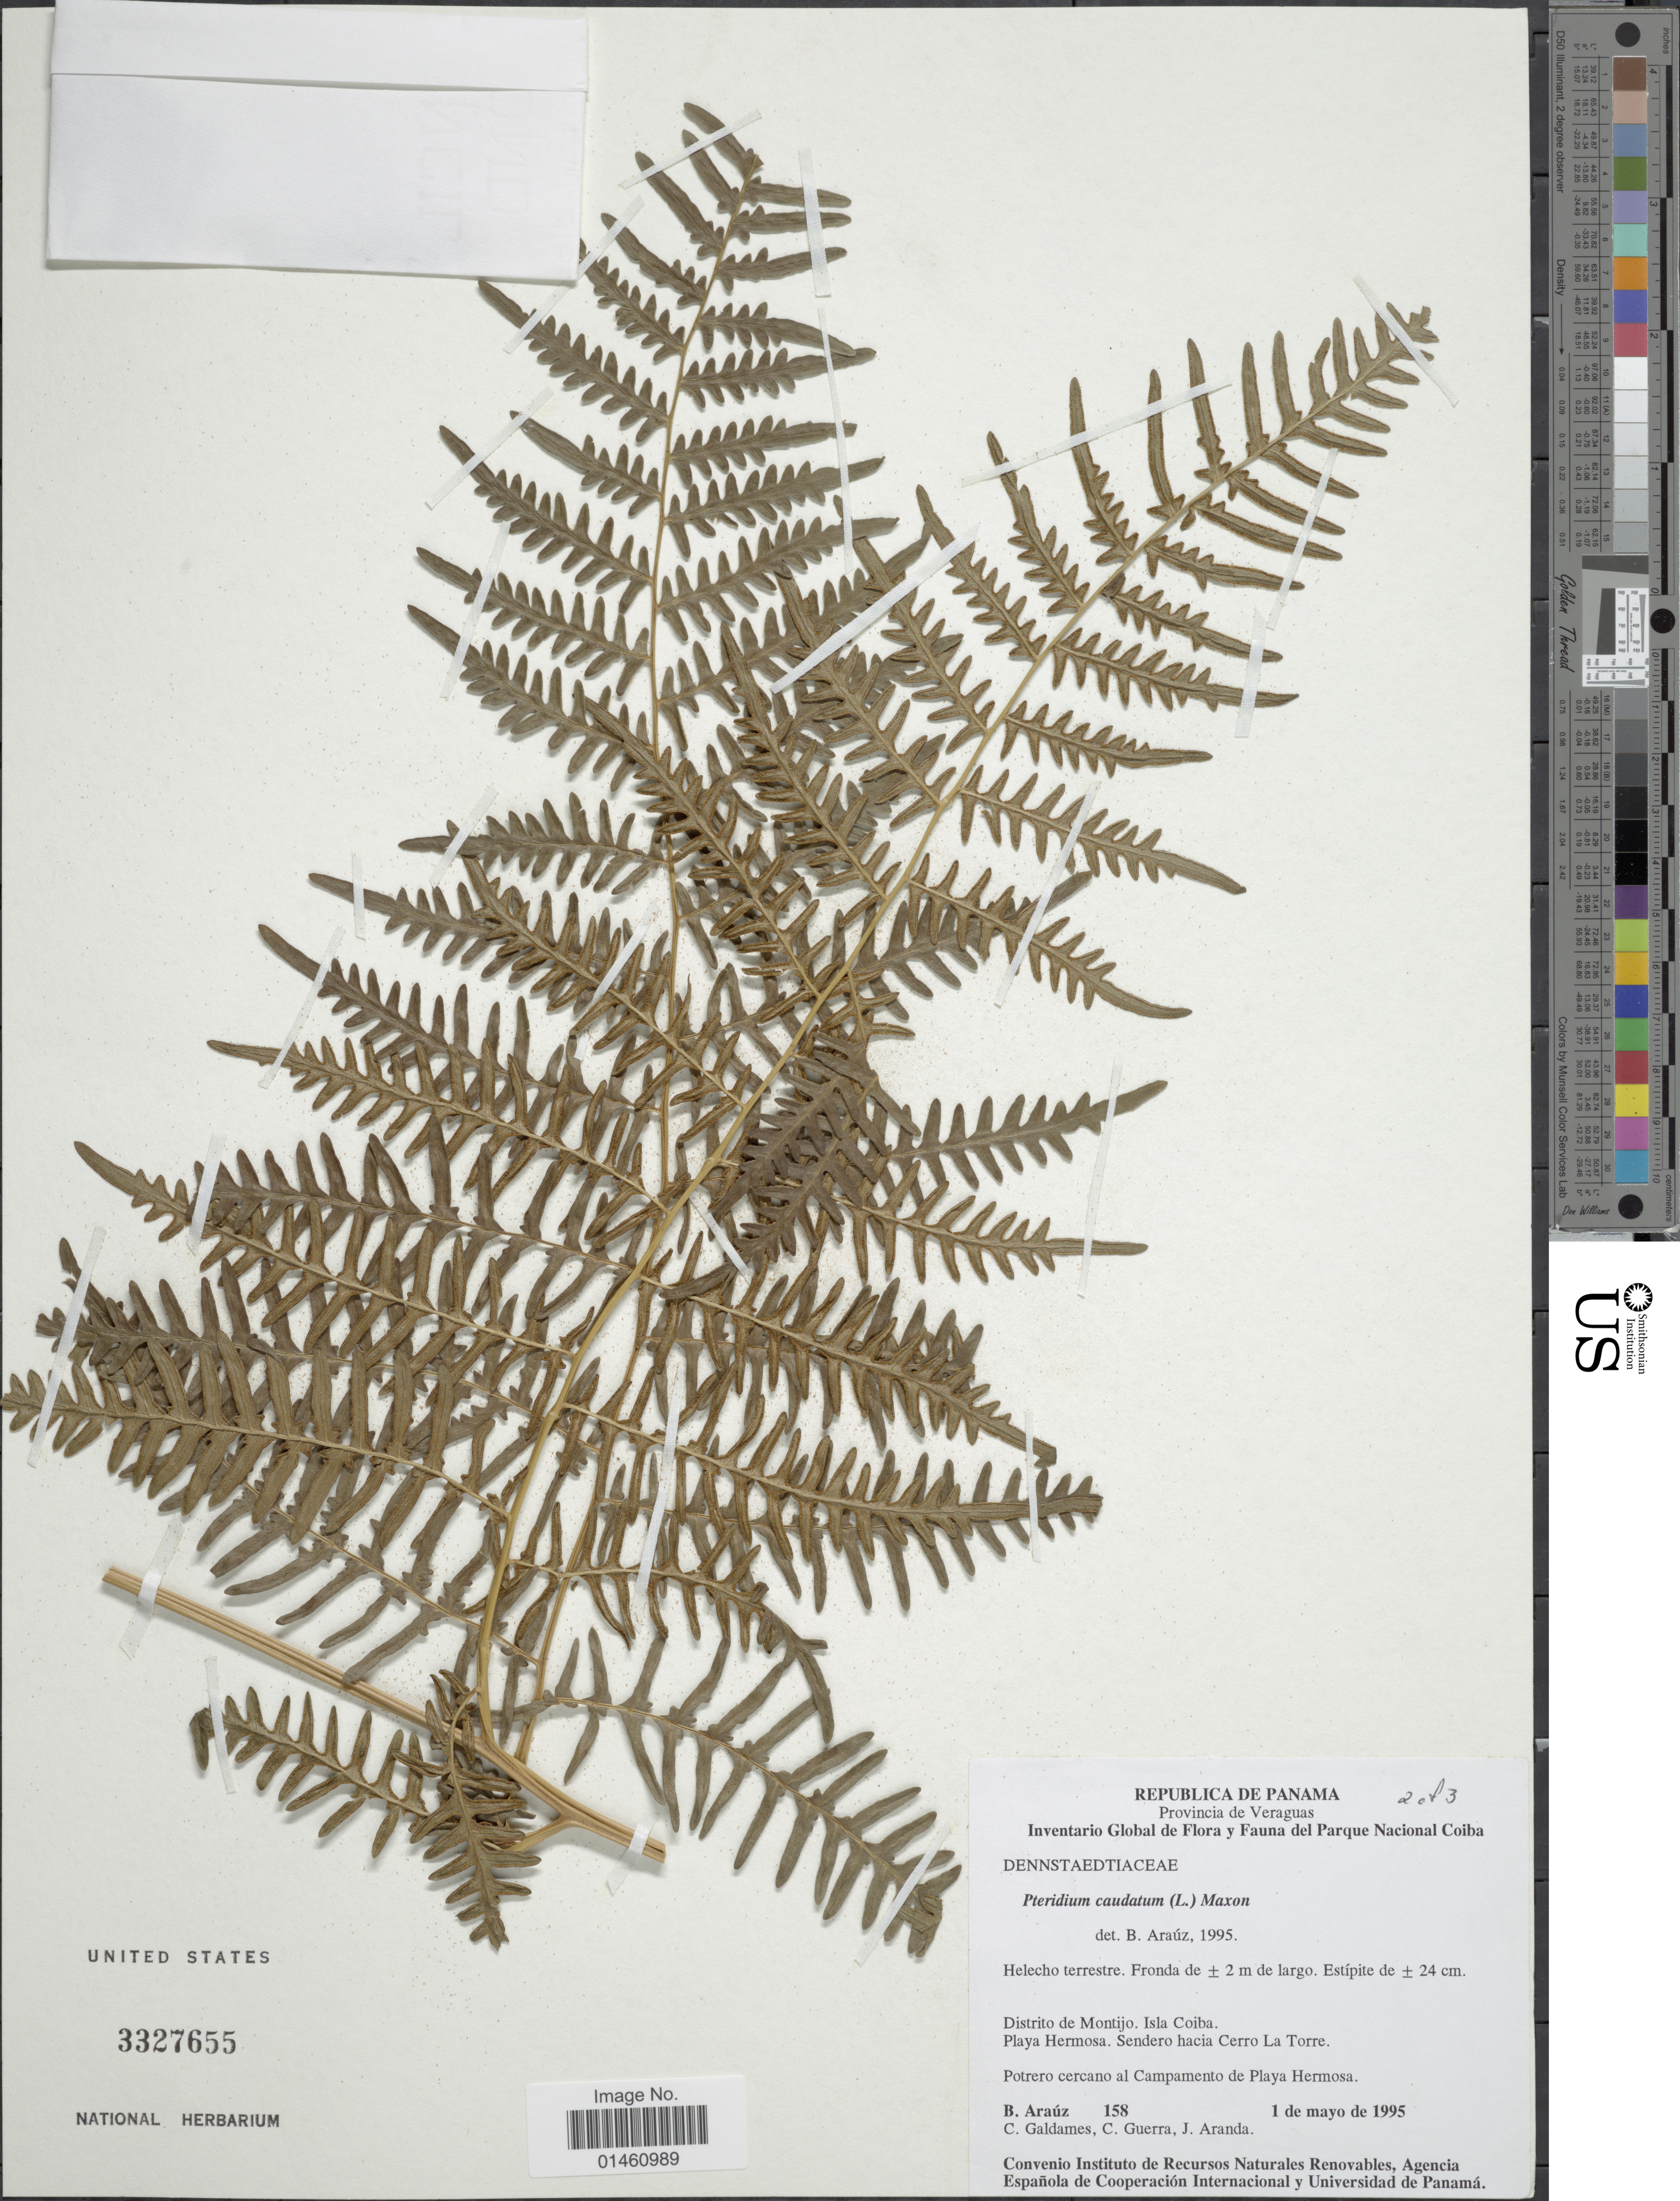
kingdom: Plantae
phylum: Tracheophyta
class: Polypodiopsida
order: Polypodiales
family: Dennstaedtiaceae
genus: Pteridium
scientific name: Pteridium caudatum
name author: (L.) Maxon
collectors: B. Araúz, C. Galdames, C. Guerra & J. Aranda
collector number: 158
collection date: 1995-05-01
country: Panama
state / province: Veraguas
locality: Distrito de Montijo, Isla Coiba, Playa Hermosa, Sendero hacia Cerro La Torre, Portrero cercano al Campamento de Playa Hermosa.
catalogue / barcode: US 3327655